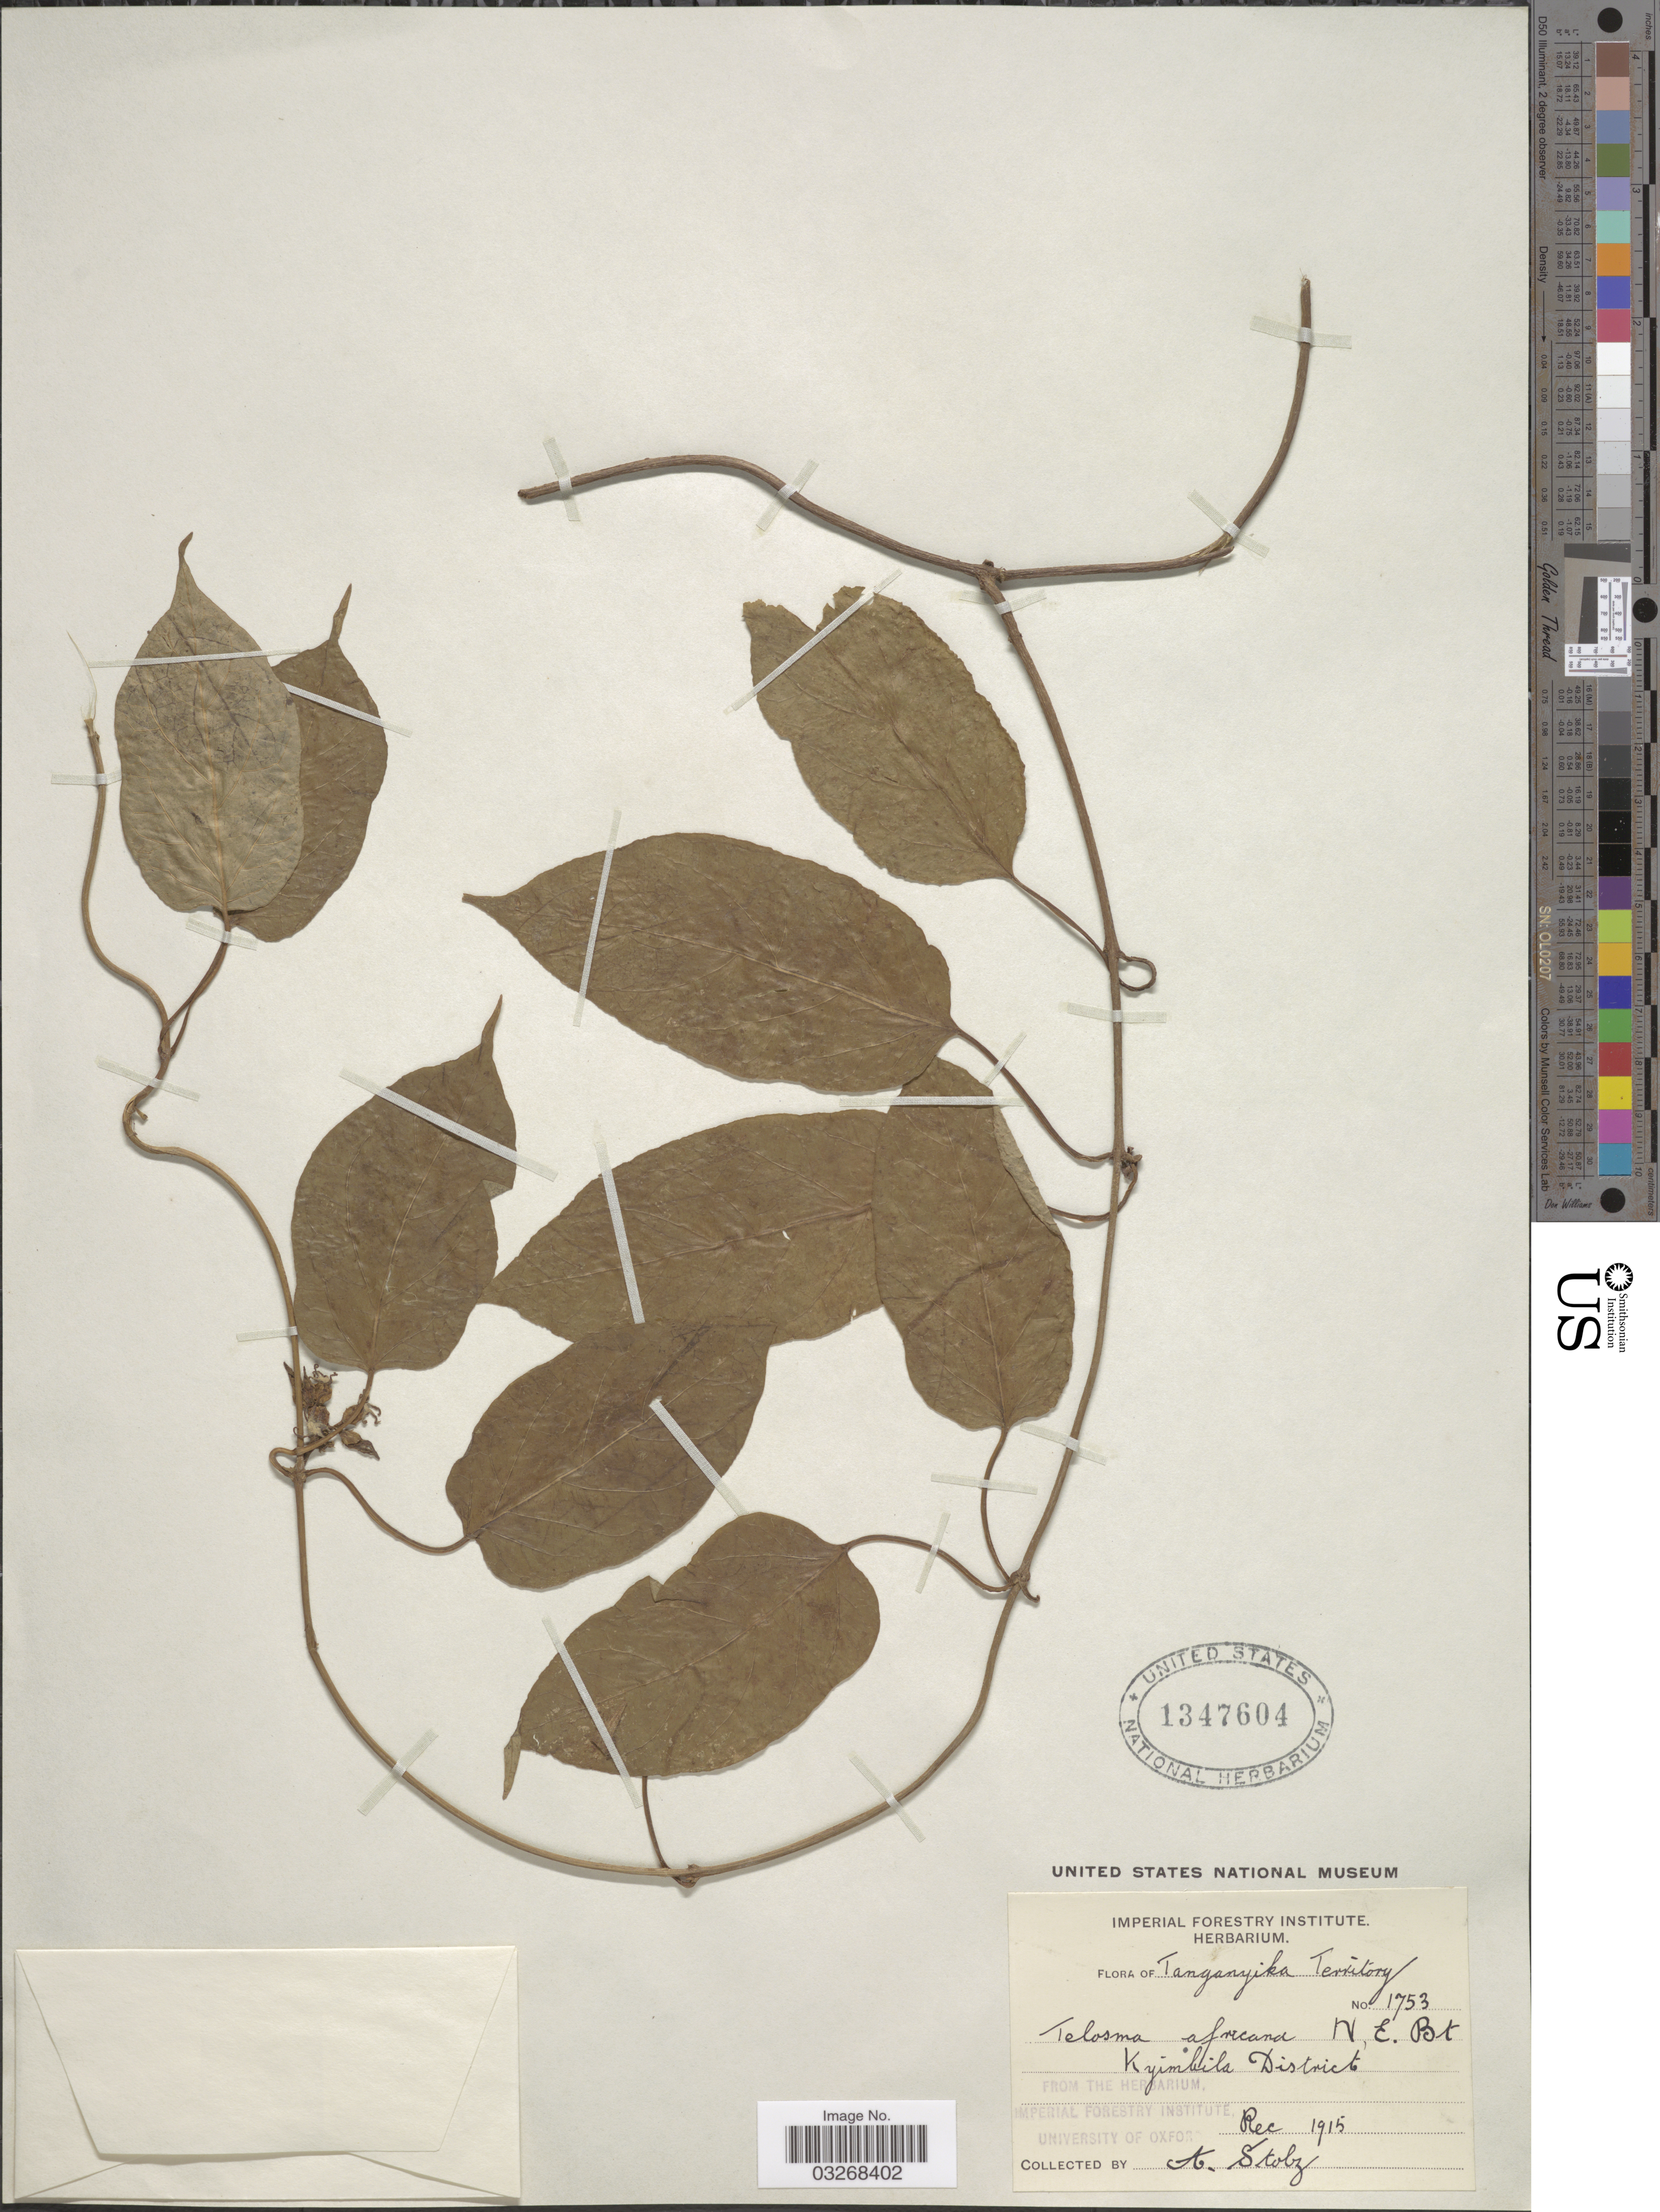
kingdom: Plantae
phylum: Tracheophyta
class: Magnoliopsida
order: Gentianales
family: Apocynaceae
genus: Telosma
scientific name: Telosma africana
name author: (N.E. Br.) N.E. Br.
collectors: A. Stolz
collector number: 1753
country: Tanzania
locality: Tanganyika Territory. Kyimbila District.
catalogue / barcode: US 1347604